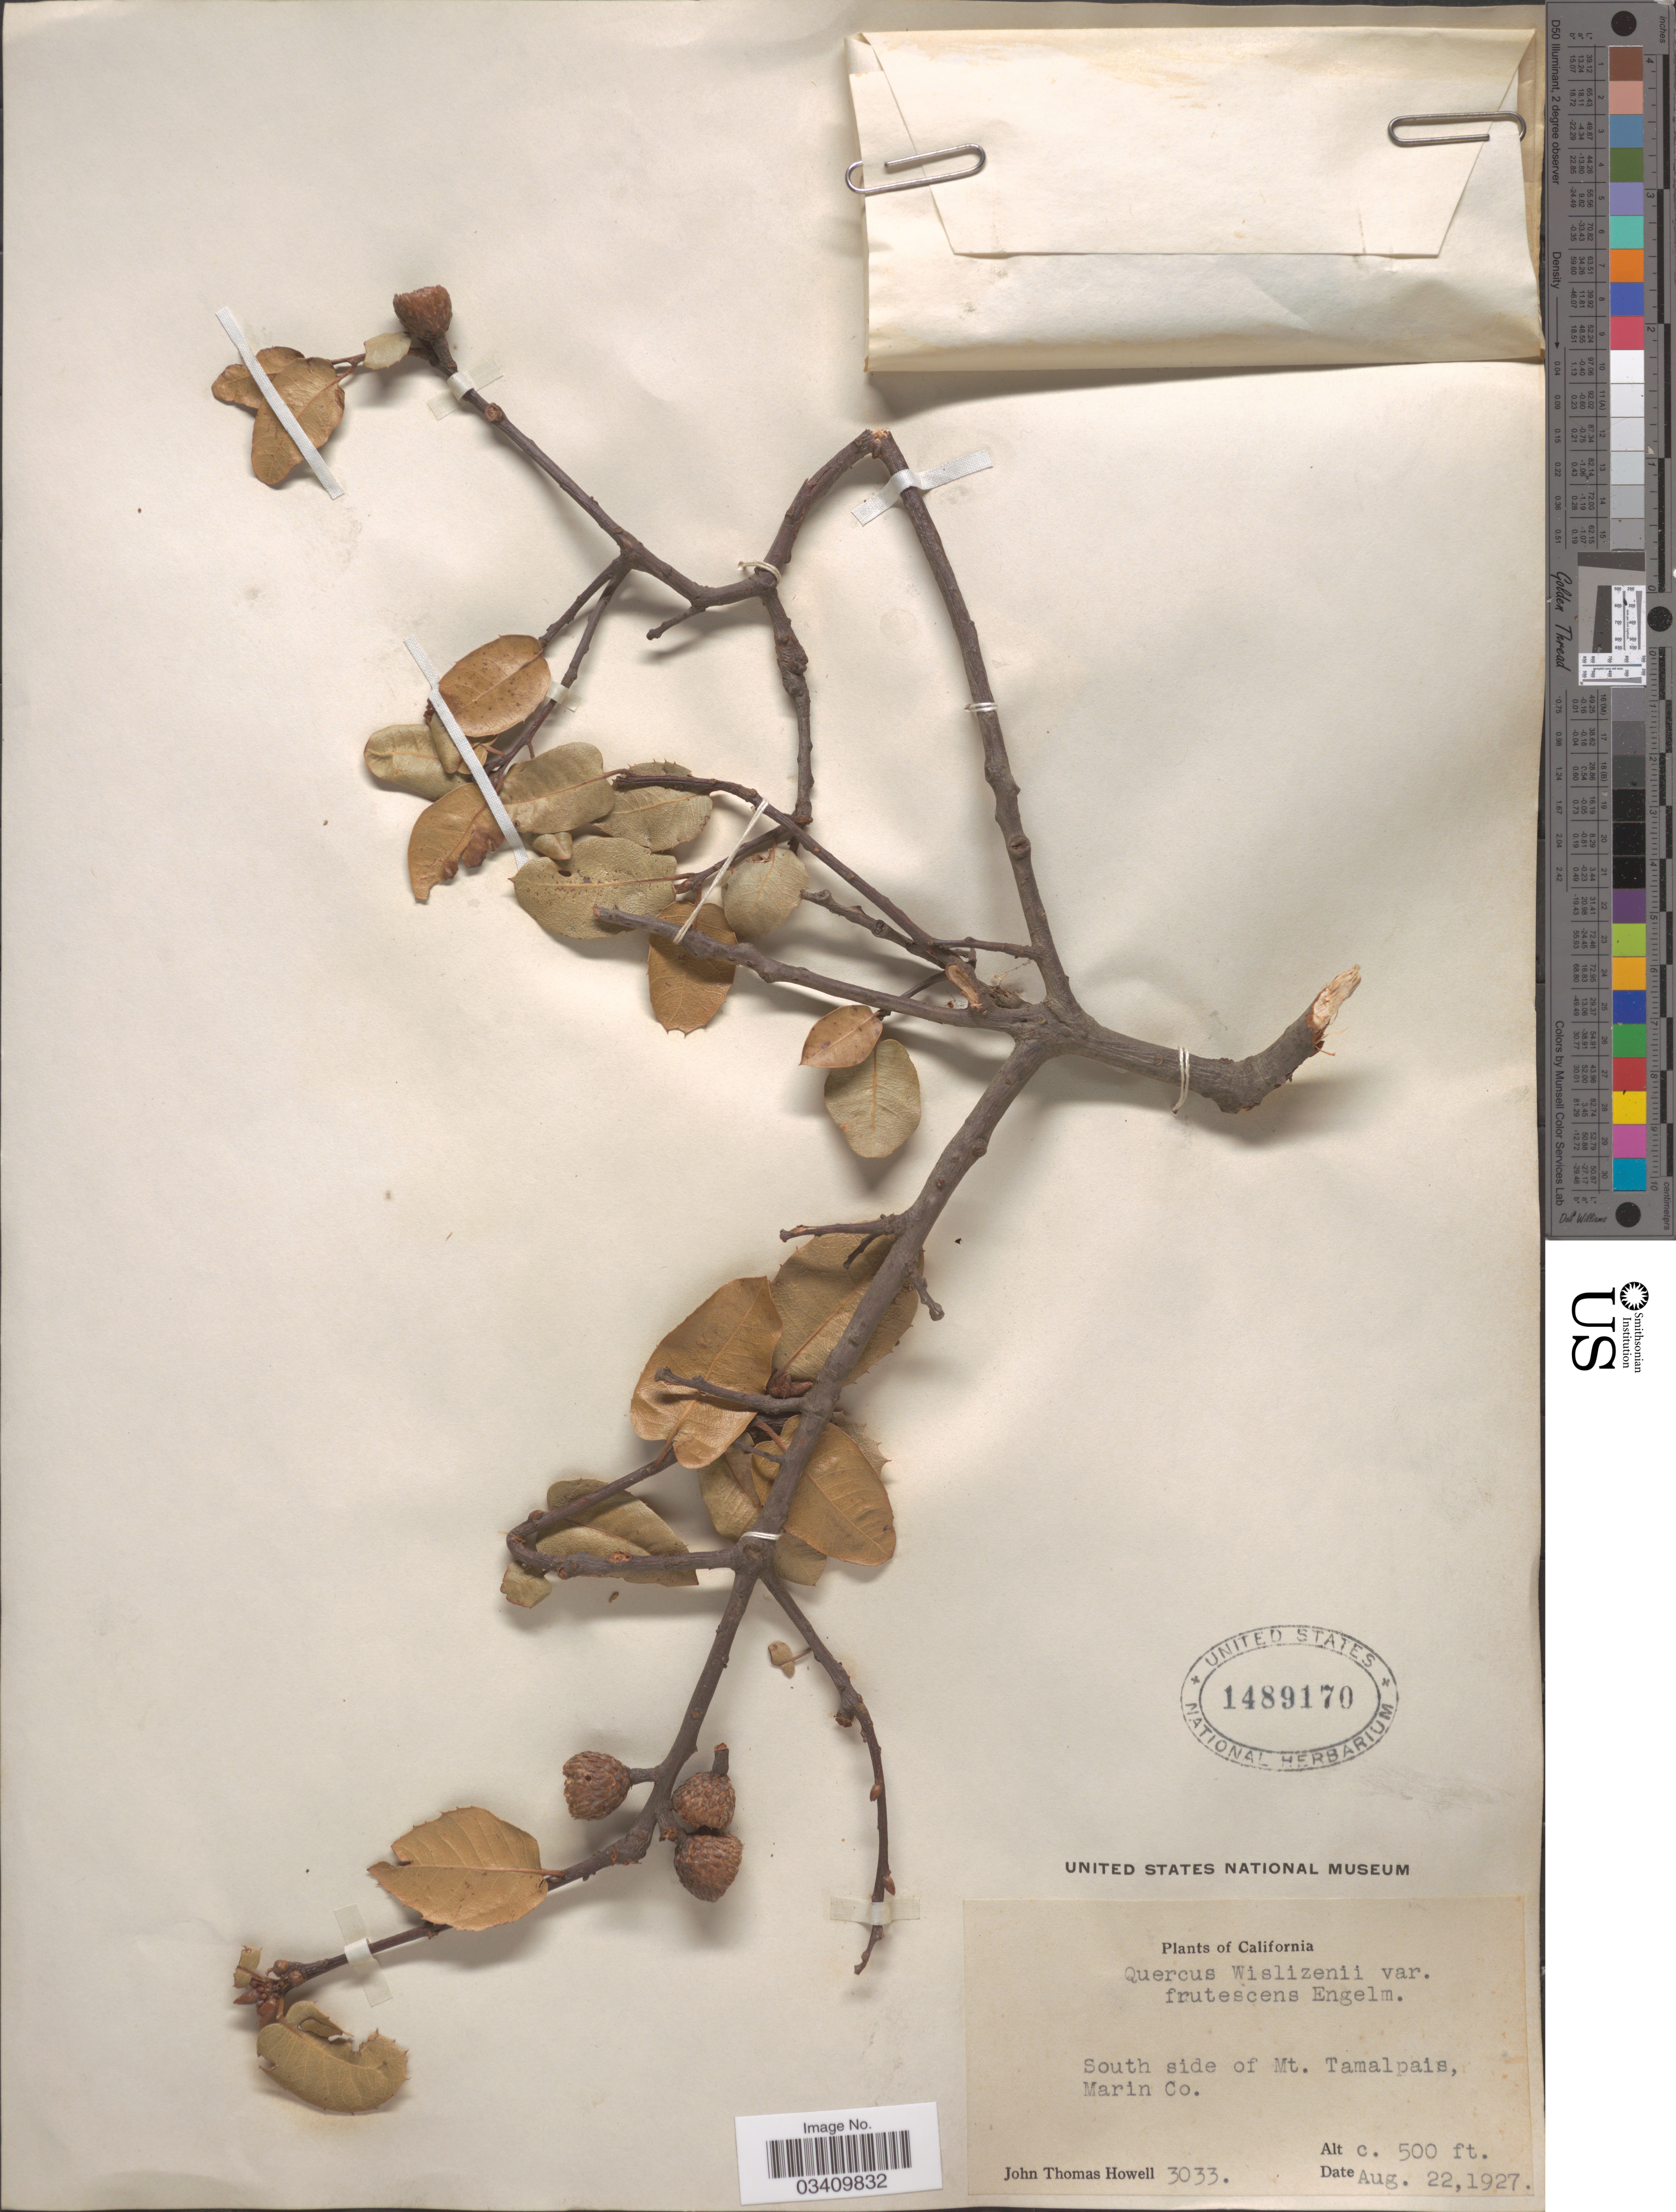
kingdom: Plantae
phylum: Tracheophyta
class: Magnoliopsida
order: Fagales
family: Fagaceae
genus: Quercus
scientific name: Quercus wislizeni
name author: A. DC.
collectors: J. T. Howell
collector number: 3033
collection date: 1927-08-22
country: United States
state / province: California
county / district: Marin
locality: South side of Mt. Tamalpais, Marin Co.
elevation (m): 152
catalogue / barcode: US 1489170